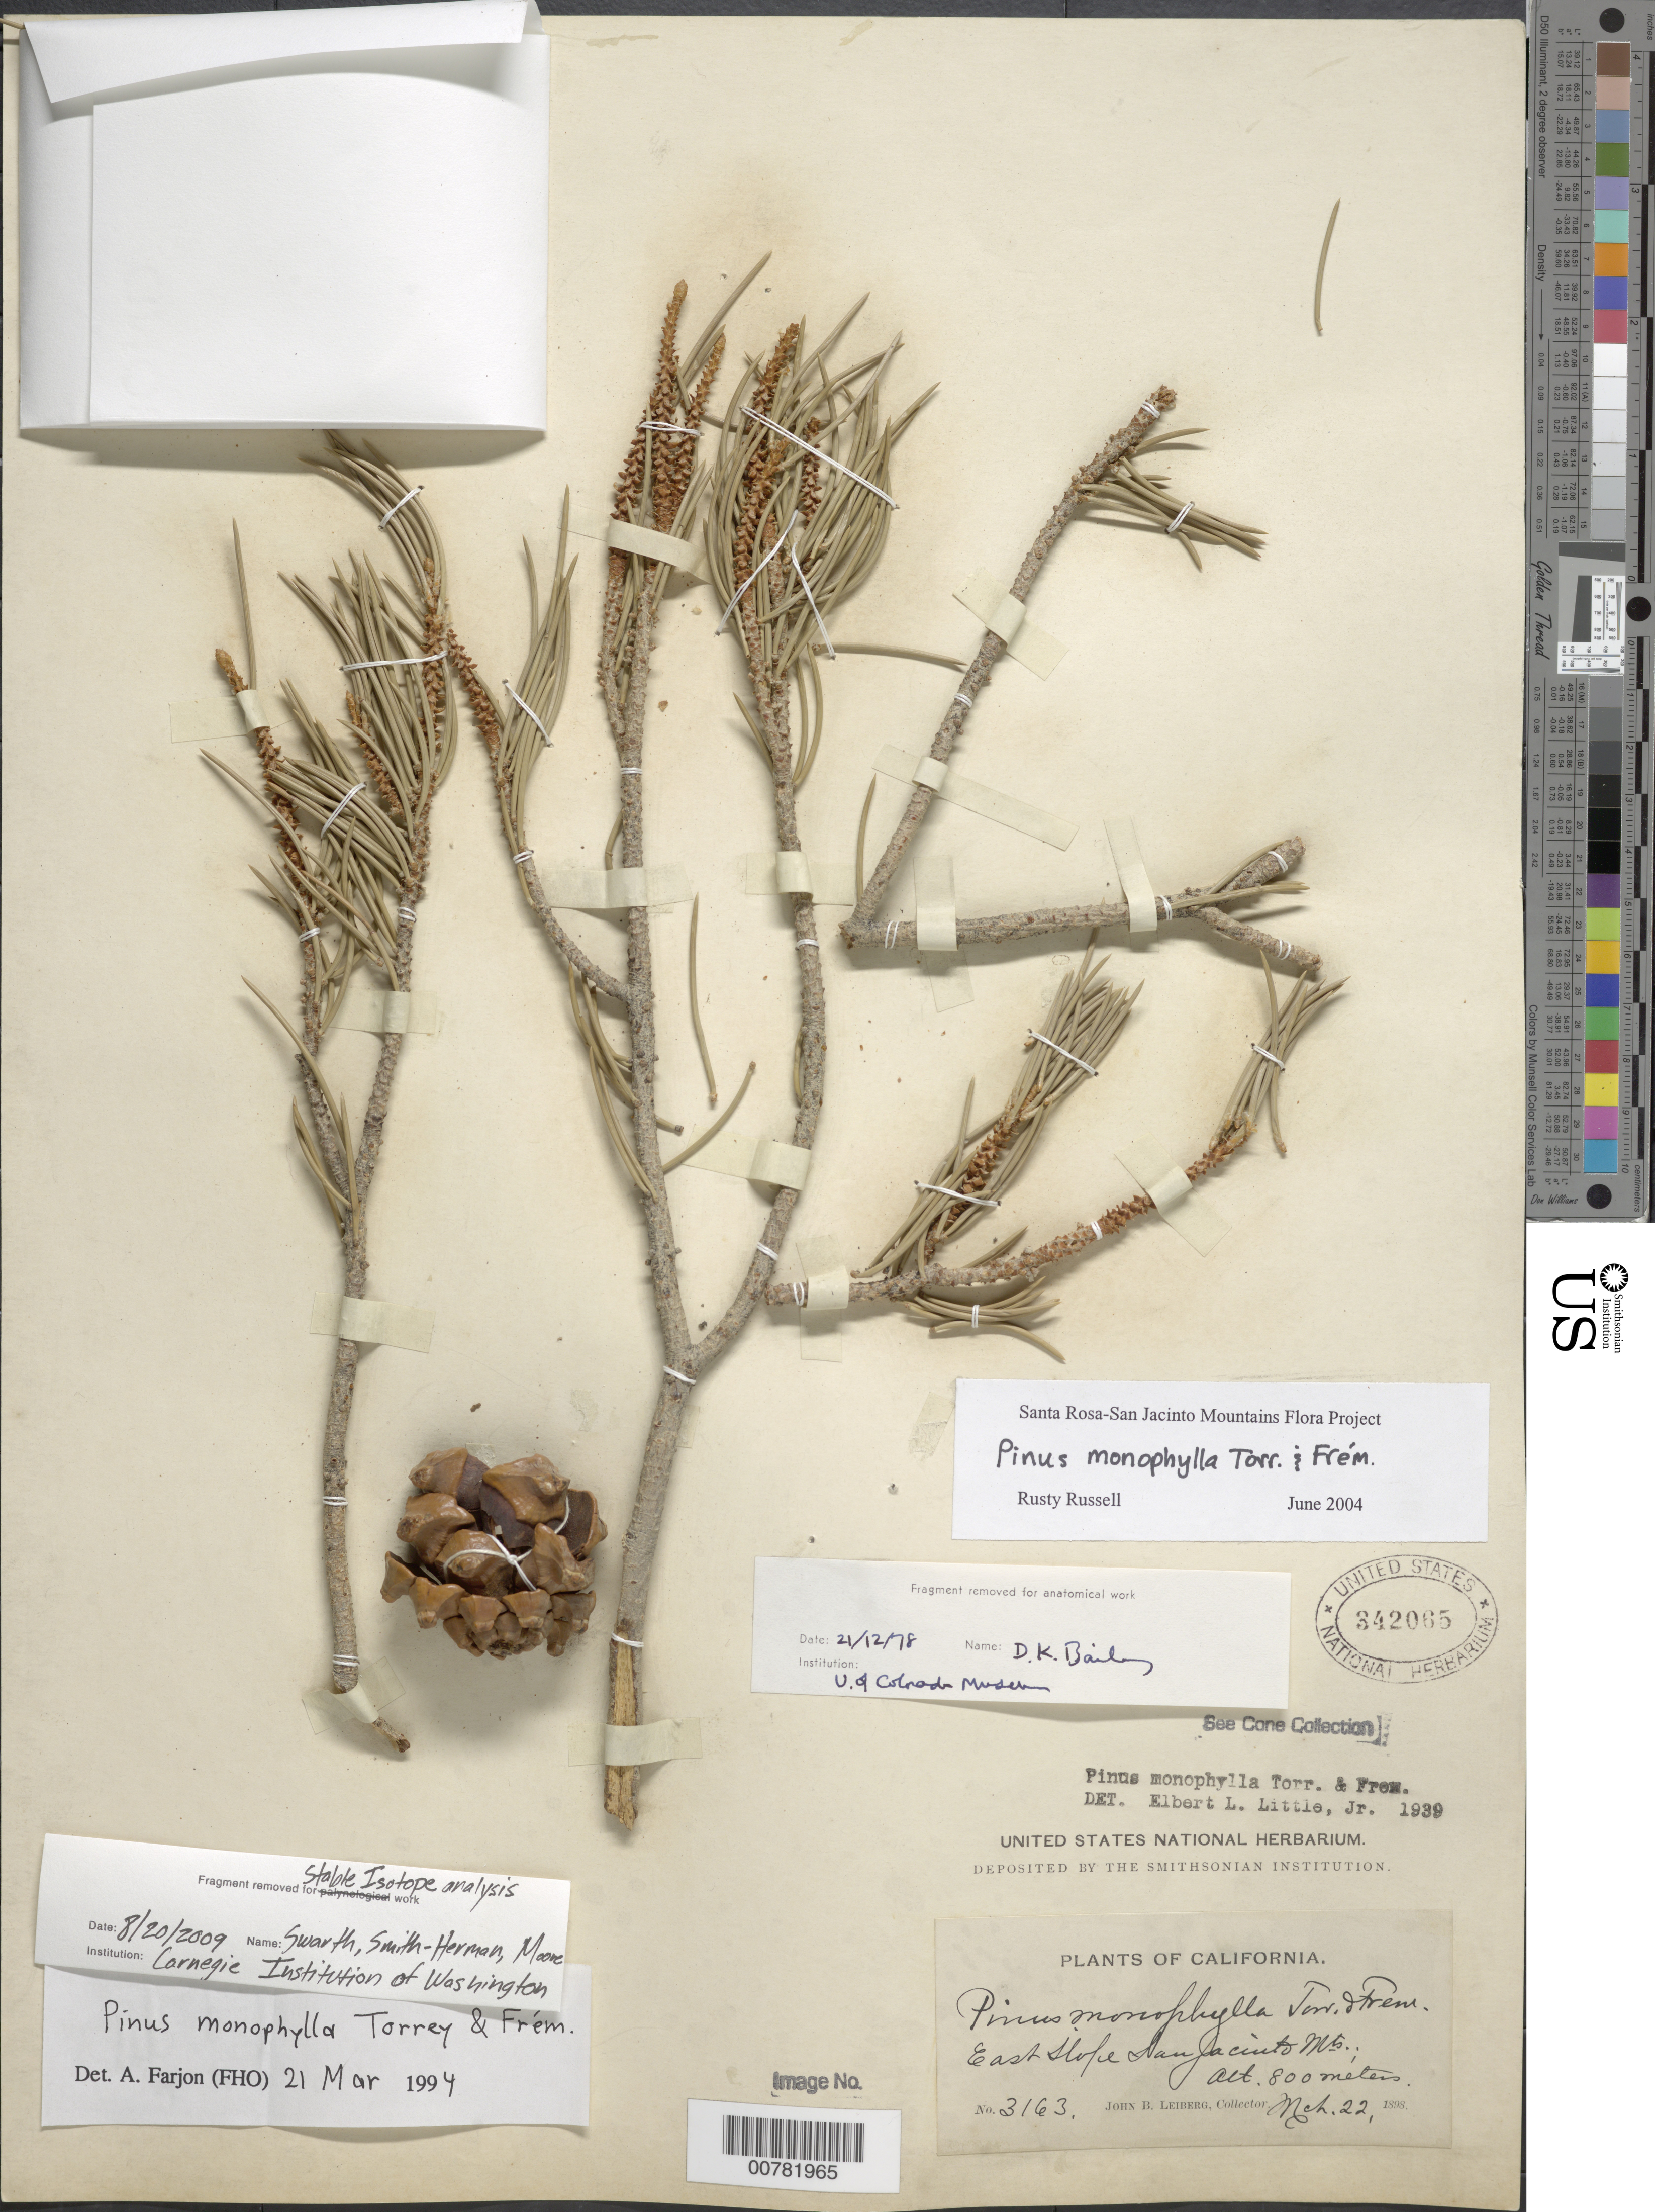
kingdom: Plantae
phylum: Tracheophyta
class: Pinopsida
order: Pinales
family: Pinaceae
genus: Pinus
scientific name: Pinus monophylla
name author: Torr. & Frém.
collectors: J. B. Leiberg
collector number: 3163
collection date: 1893-03-22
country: United States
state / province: California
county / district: Riverside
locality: East slope, San Jacinto Mts.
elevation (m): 800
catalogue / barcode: US 342065